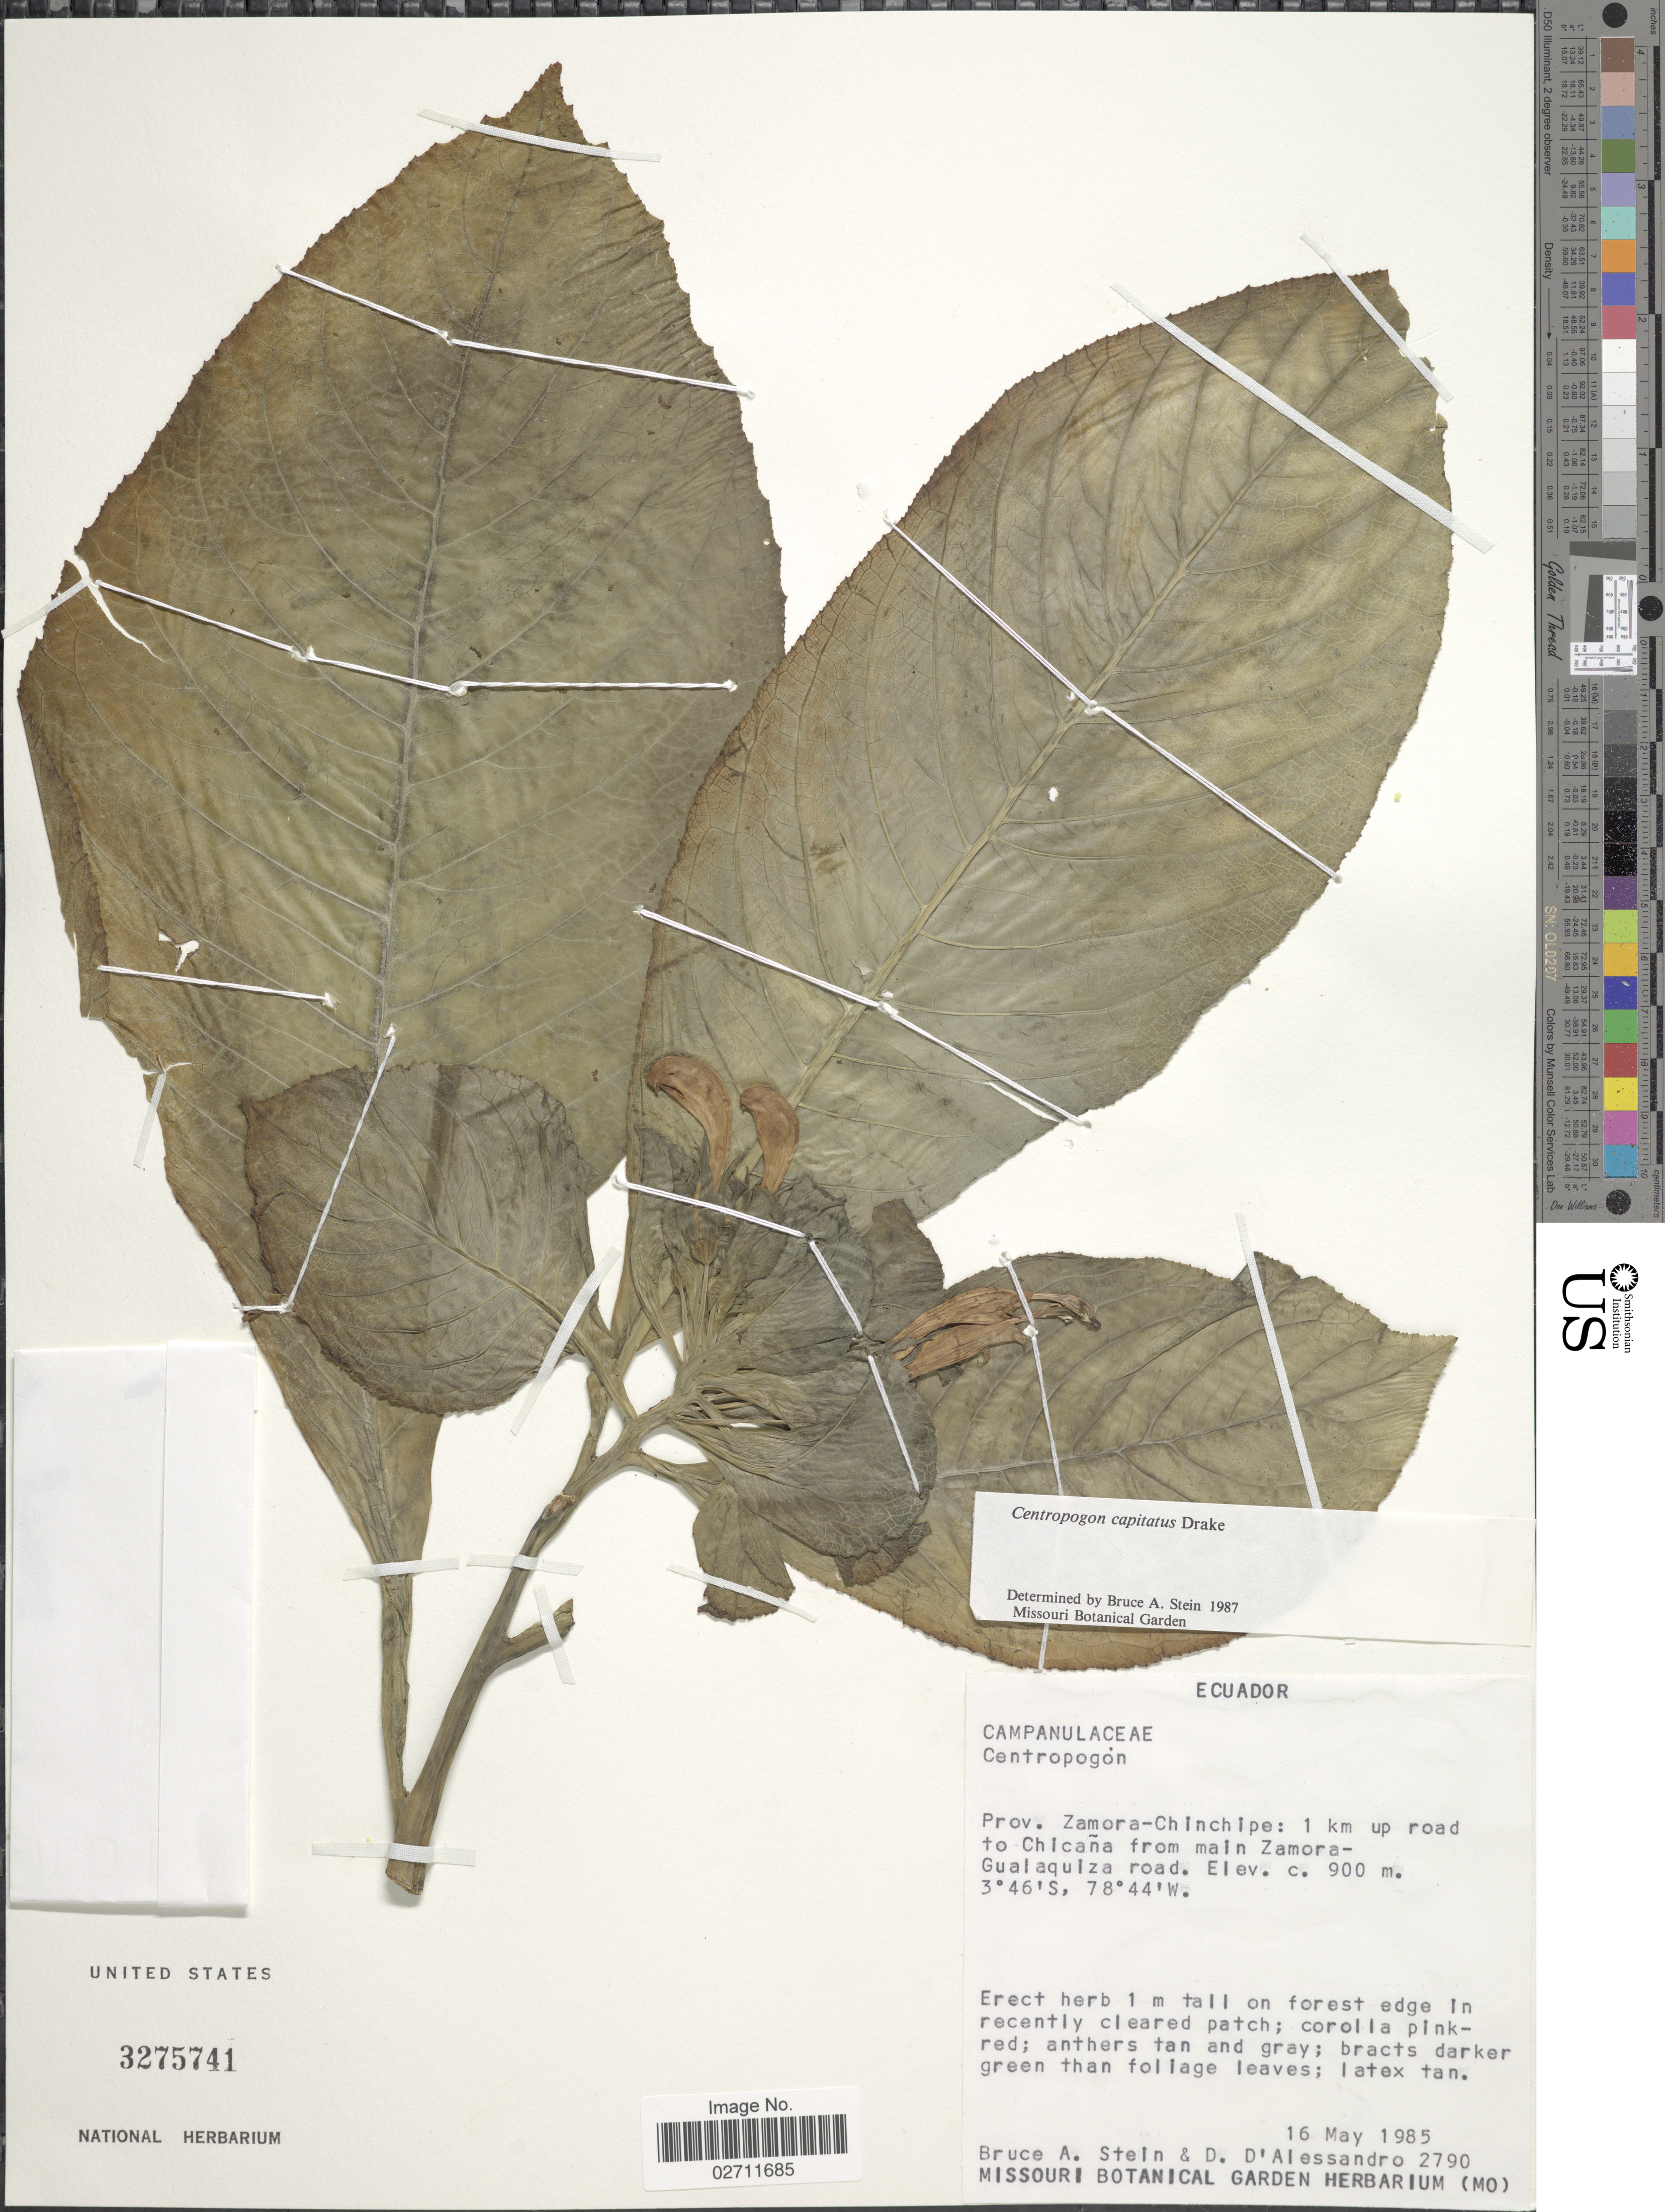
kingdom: Plantae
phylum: Tracheophyta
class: Magnoliopsida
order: Asterales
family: Campanulaceae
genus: Centropogon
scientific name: Centropogon capitatus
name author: Drake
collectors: B. A. Stein & D. D'alessandro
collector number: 2790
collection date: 1985-05-16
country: Ecuador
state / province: Zamora-Chinchipe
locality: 1 km up road to Chicana from main Zamora-Gualaquiza road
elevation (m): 900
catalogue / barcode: US 3275741